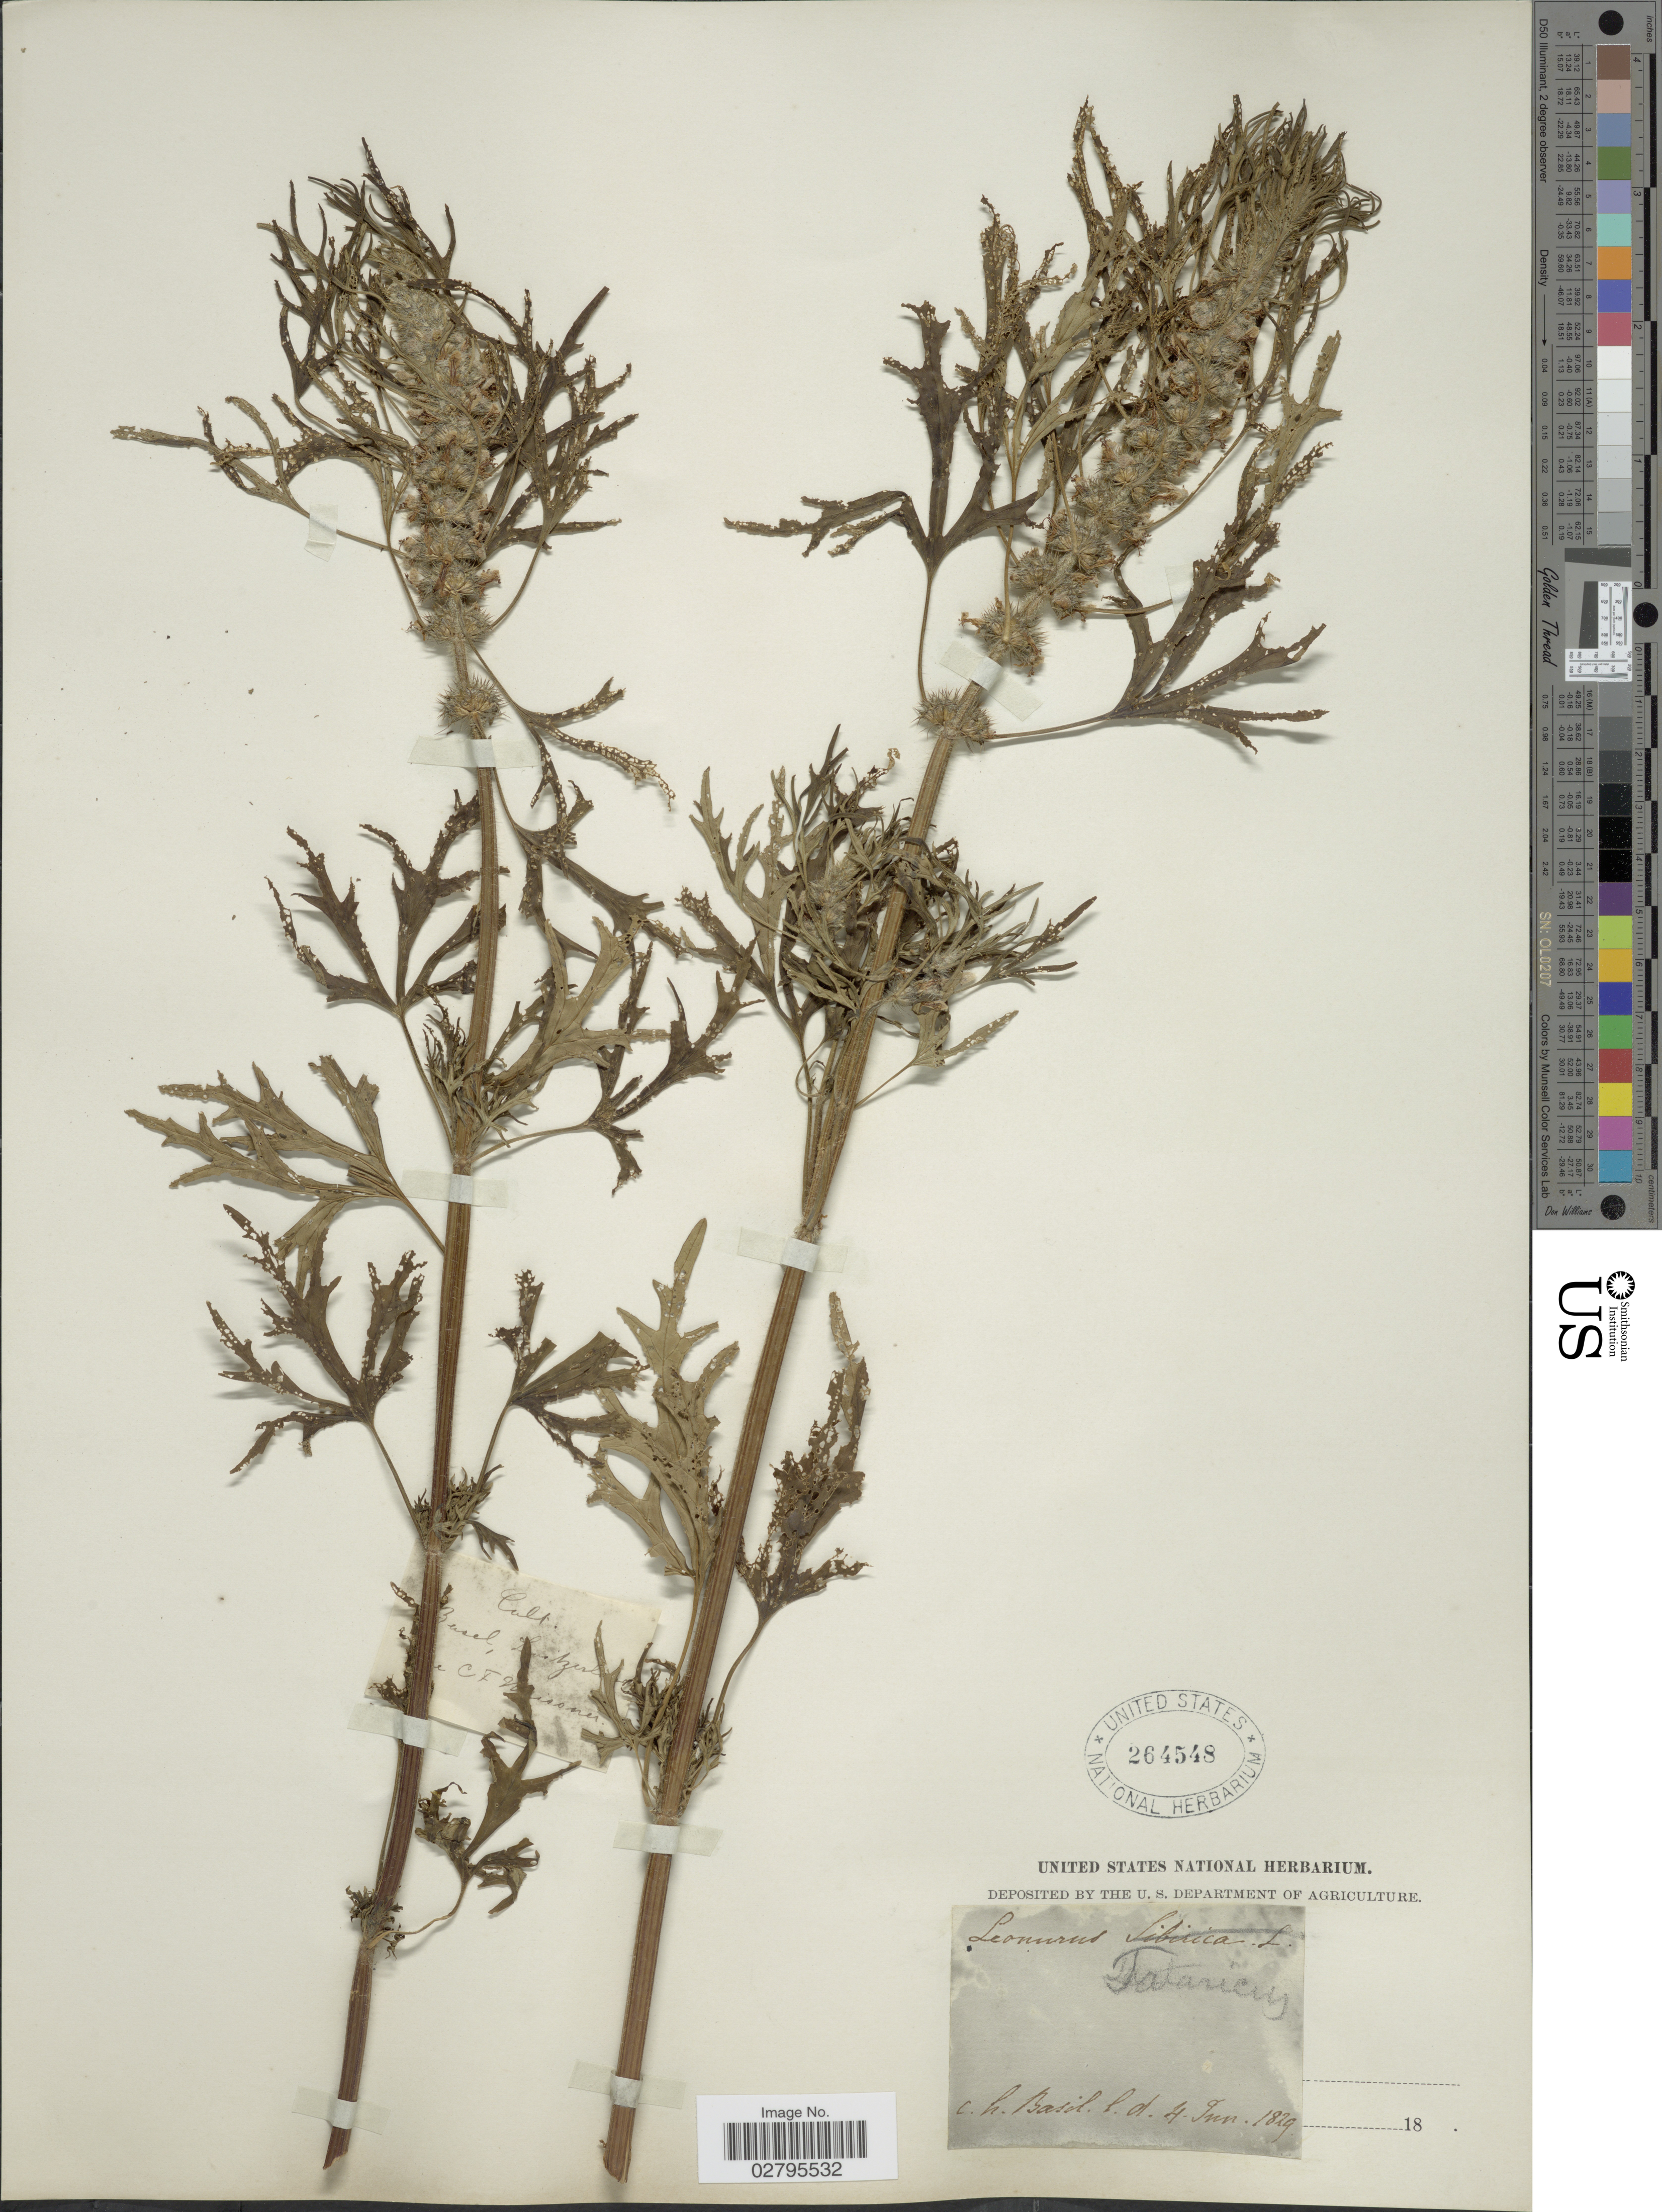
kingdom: Plantae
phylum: Tracheophyta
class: Magnoliopsida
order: Lamiales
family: Lamiaceae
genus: Leonurus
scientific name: Leonurus tataricus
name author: L.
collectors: C. F. W. Meissner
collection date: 1829-06-04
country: Switzerland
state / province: Basel-Stadt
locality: C. h. Basil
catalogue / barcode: US 264548